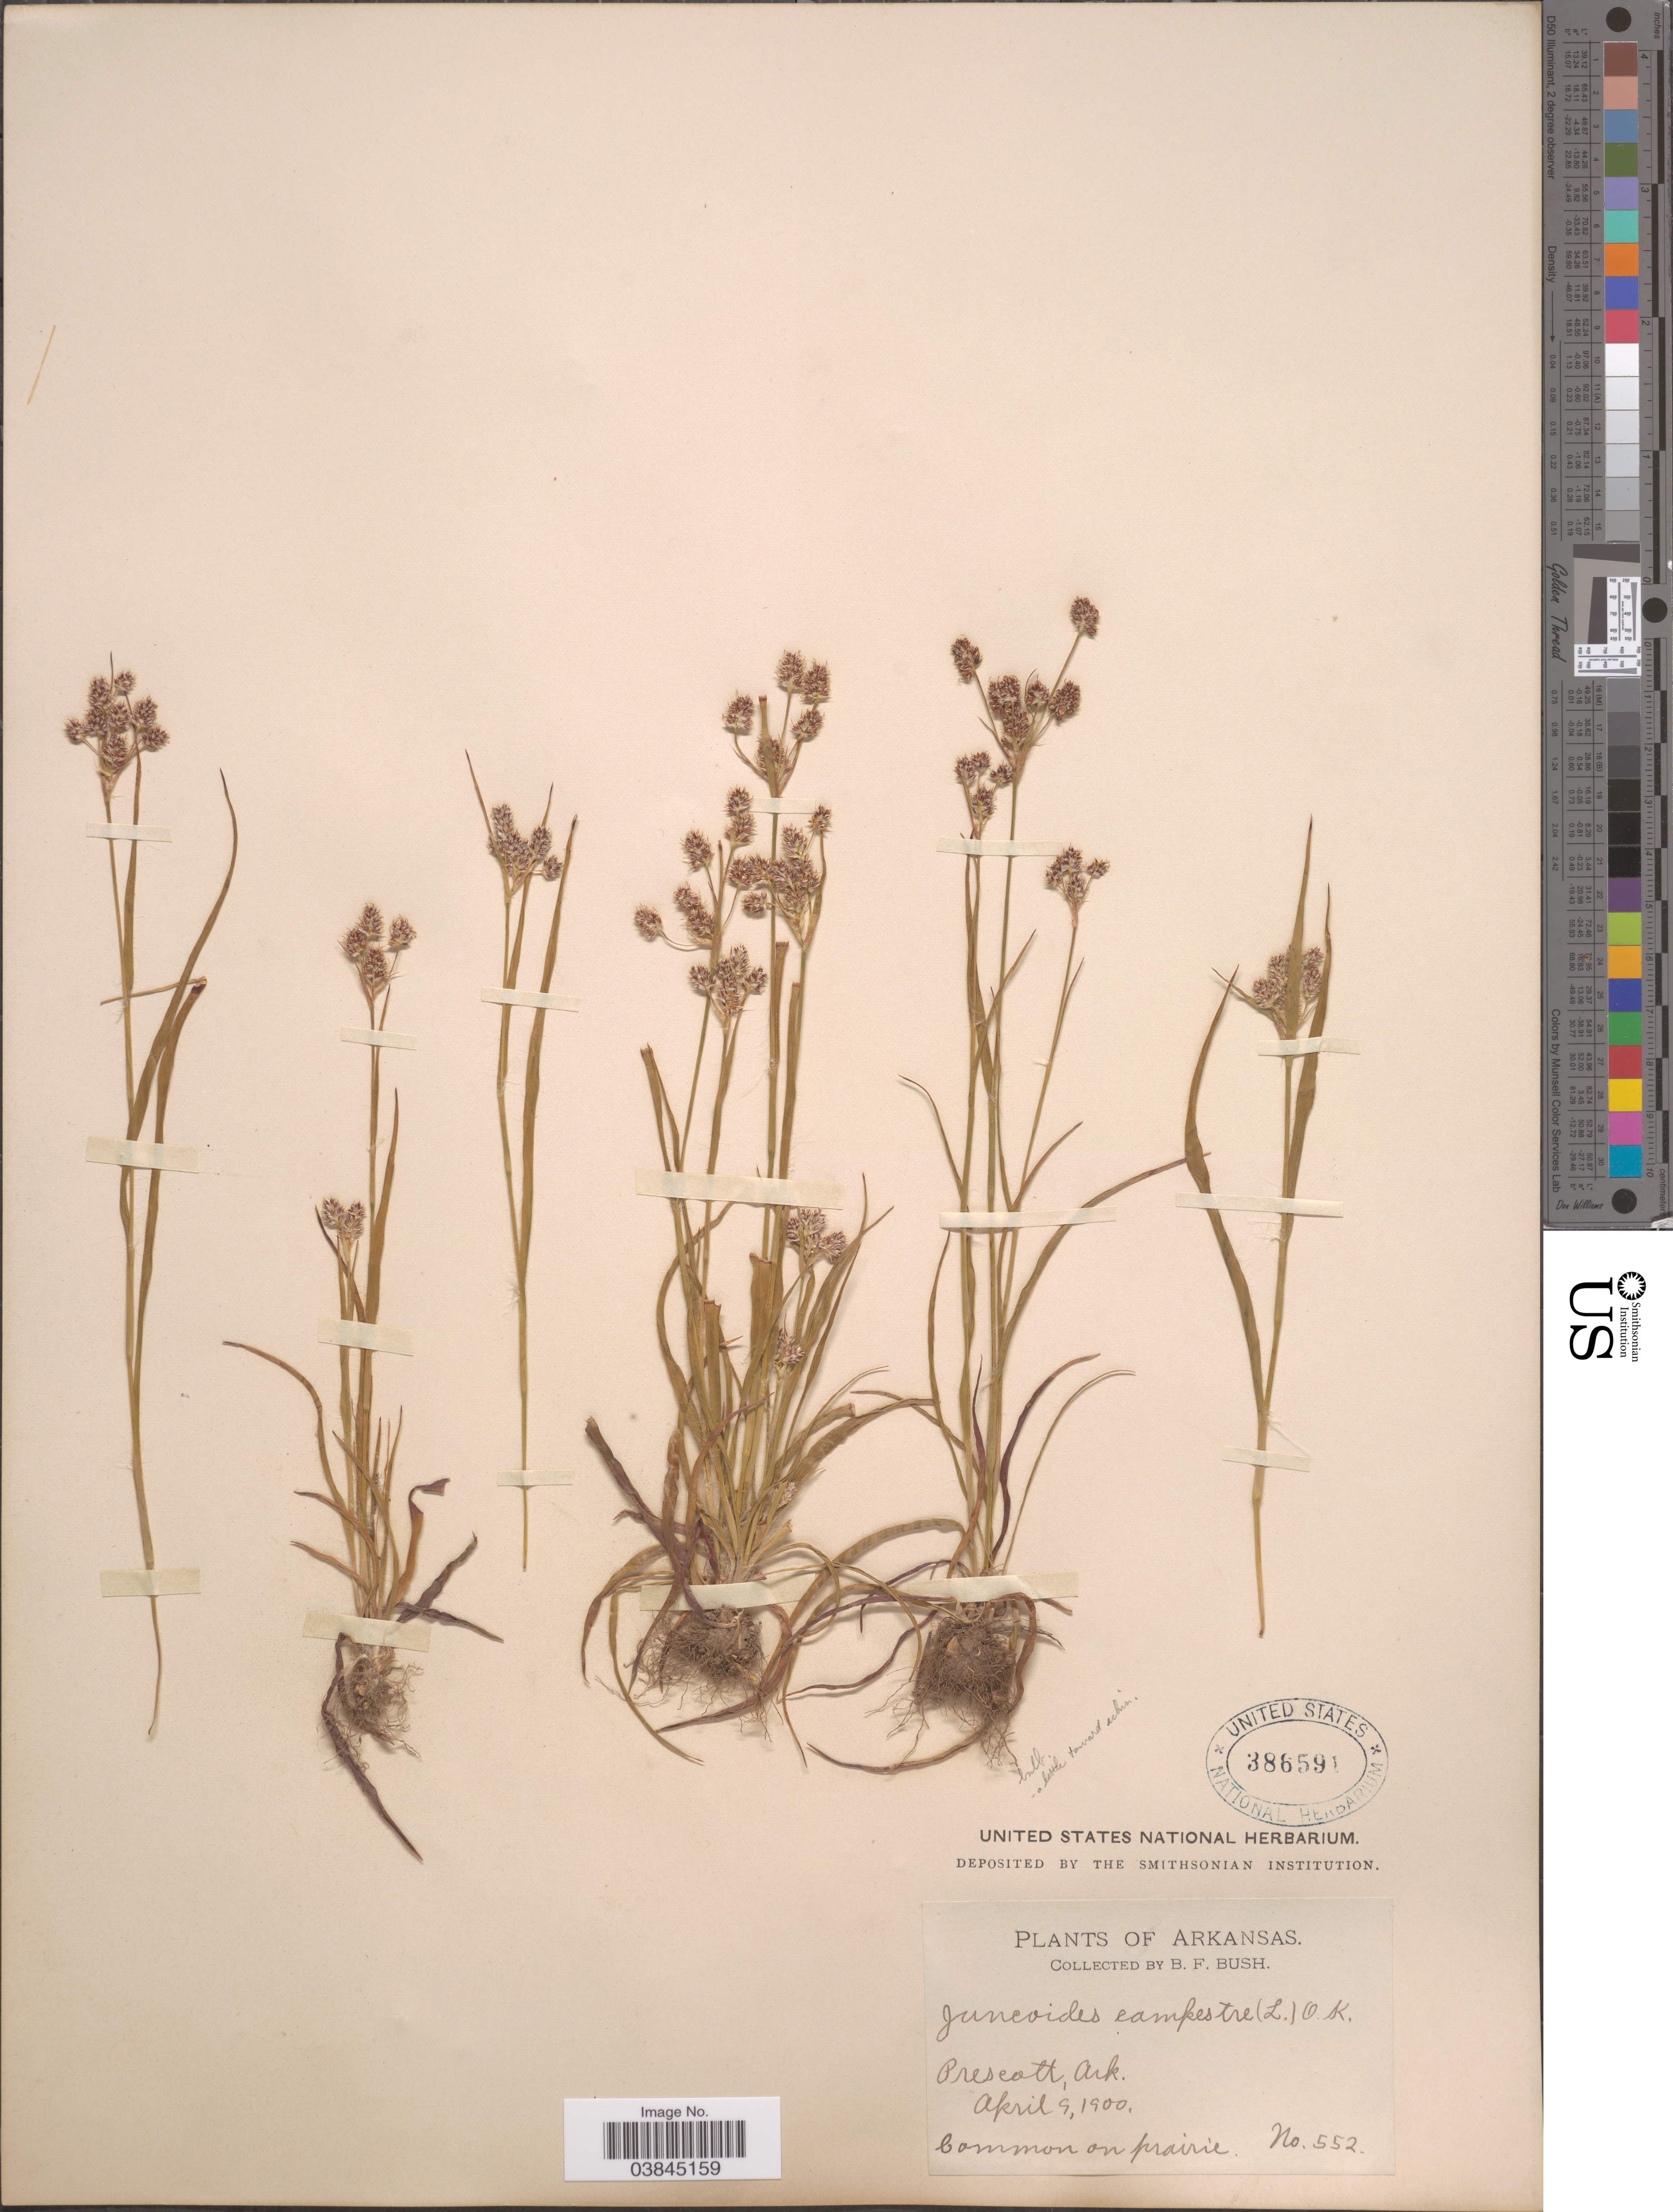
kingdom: Plantae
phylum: Tracheophyta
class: Liliopsida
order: Poales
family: Juncaceae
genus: Luzula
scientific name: Luzula bulbosa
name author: (Alph. Wood) Smyth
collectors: B. F. Bush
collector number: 552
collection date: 1900-04-09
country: United States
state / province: Arkansas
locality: Prescott.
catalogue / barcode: US 386591